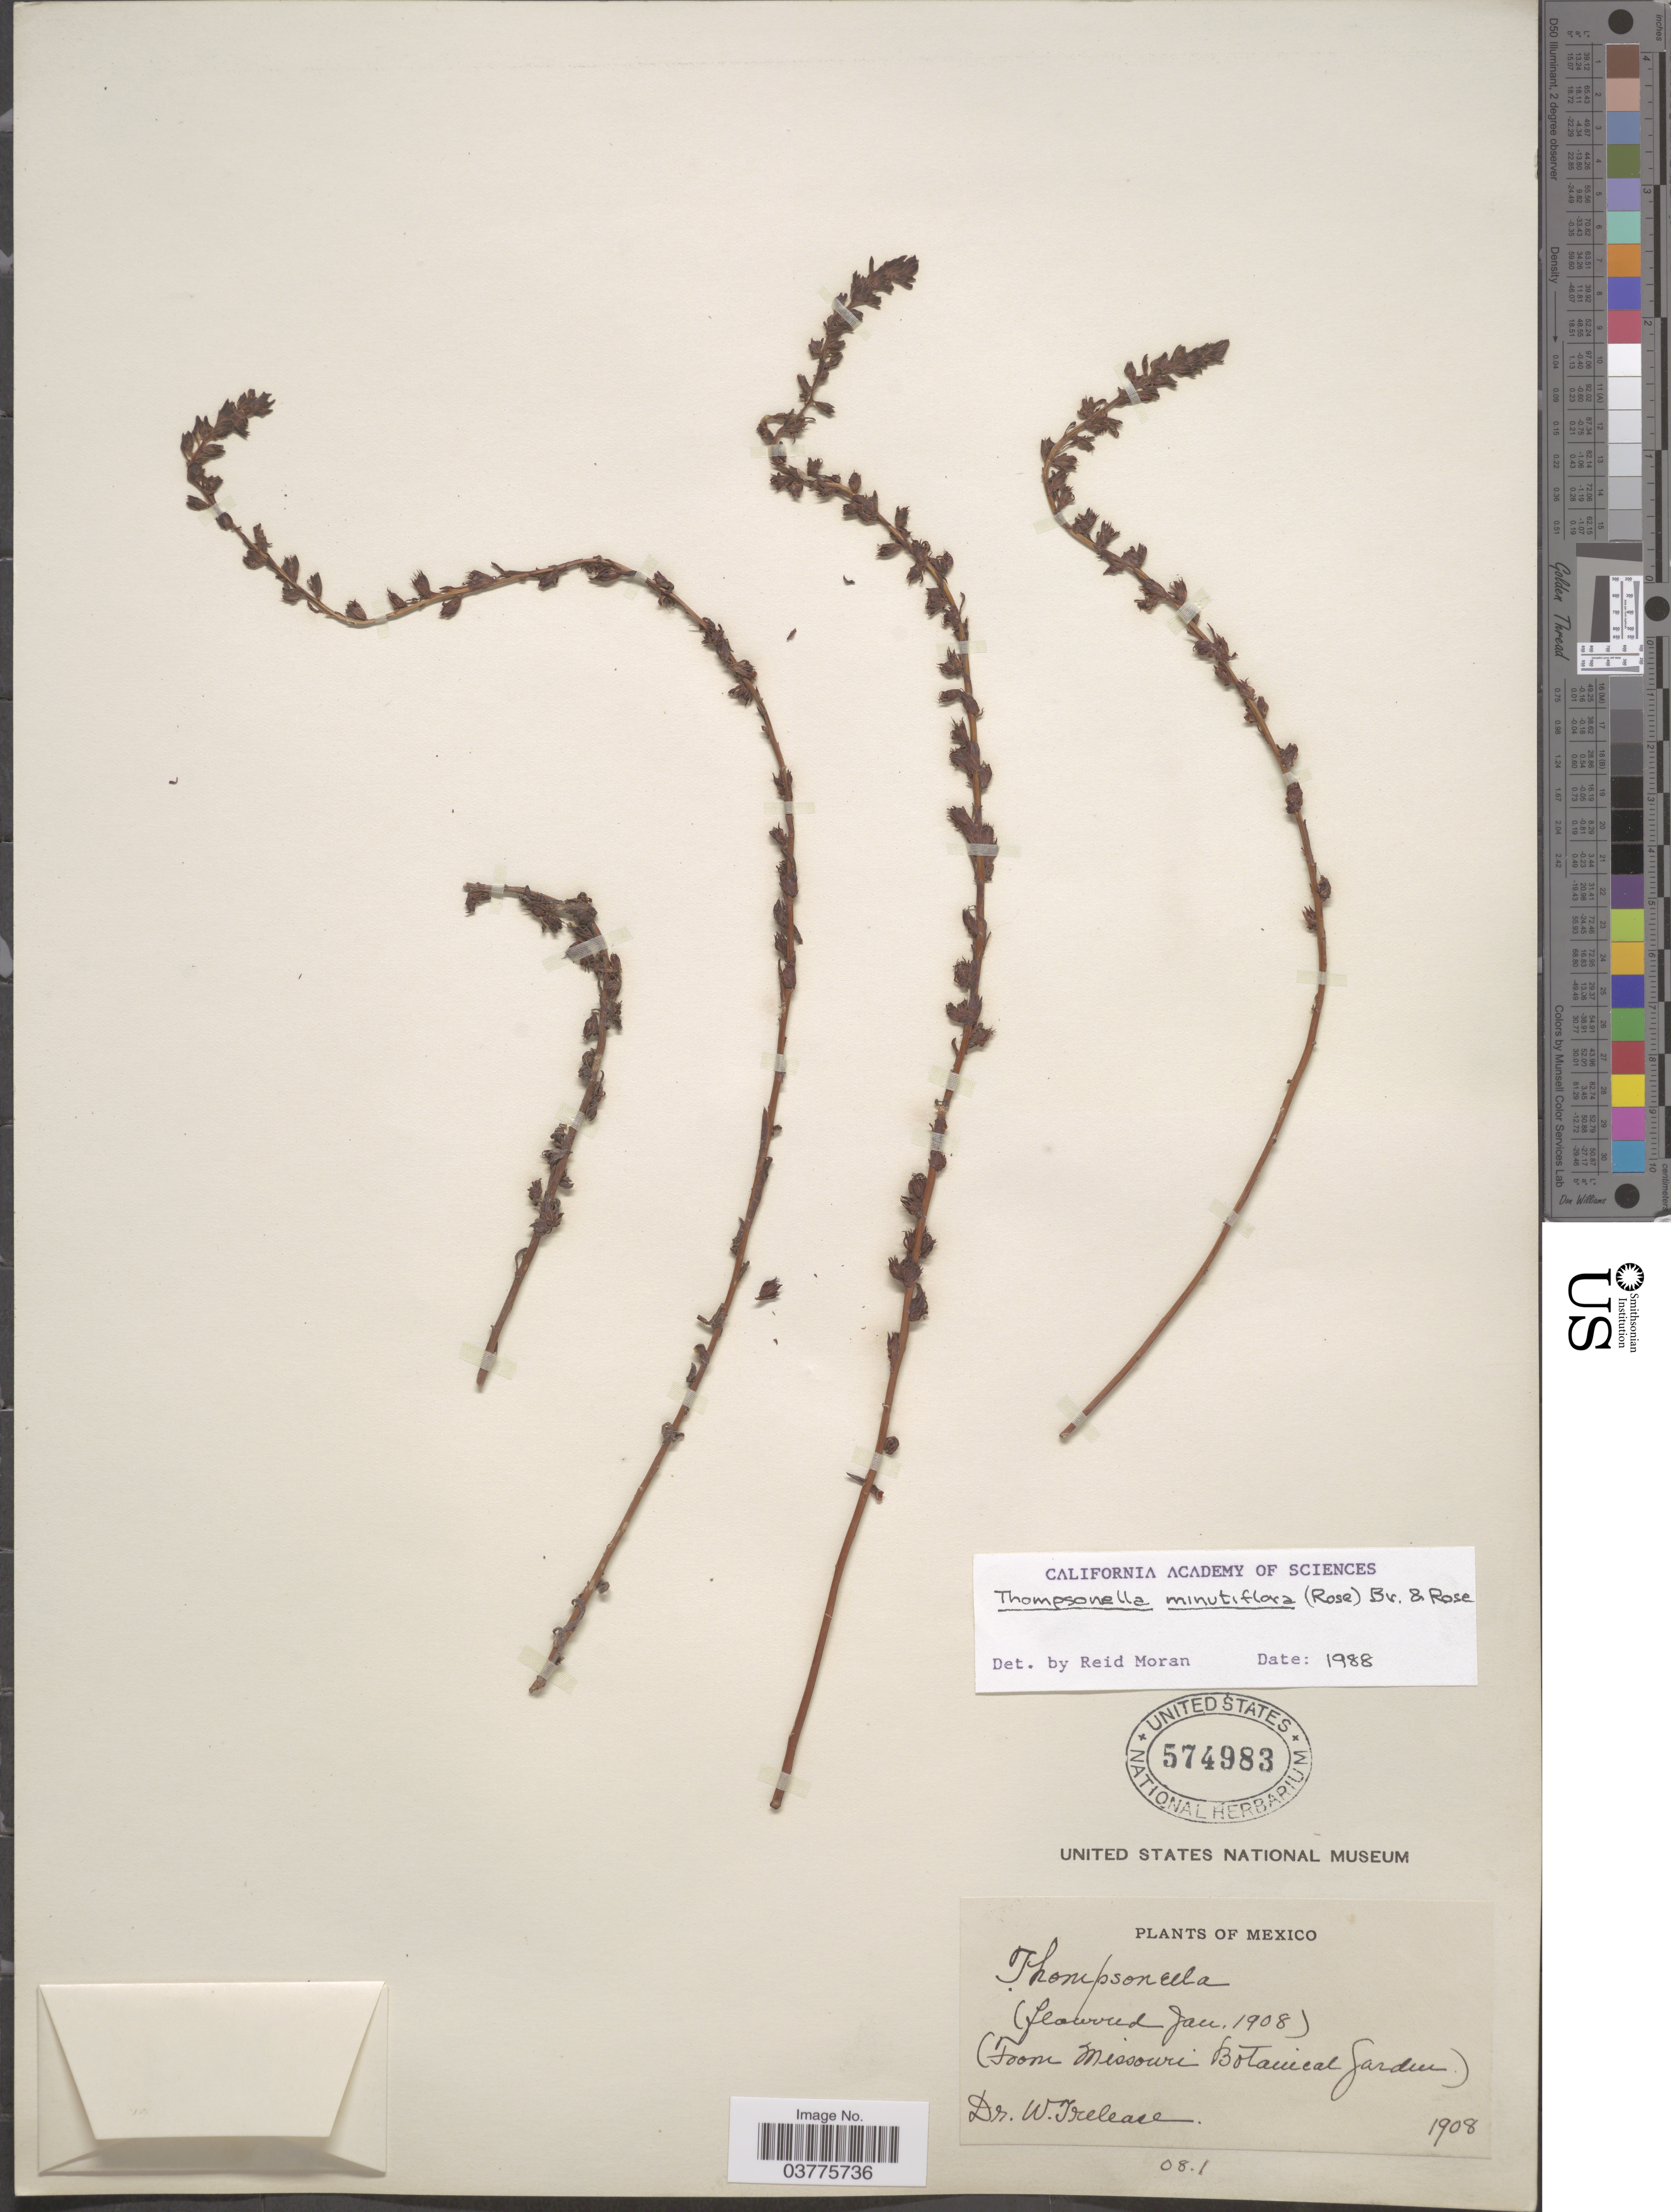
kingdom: Plantae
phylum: Tracheophyta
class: Magnoliopsida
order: Saxifragales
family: Crassulaceae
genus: Thompsonella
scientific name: Thompsonella minutiflora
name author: (Rose) Britton & Rose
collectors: W. Trelease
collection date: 1908-01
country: United States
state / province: Missouri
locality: From Missouri Botanical Garden.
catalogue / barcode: US 574983